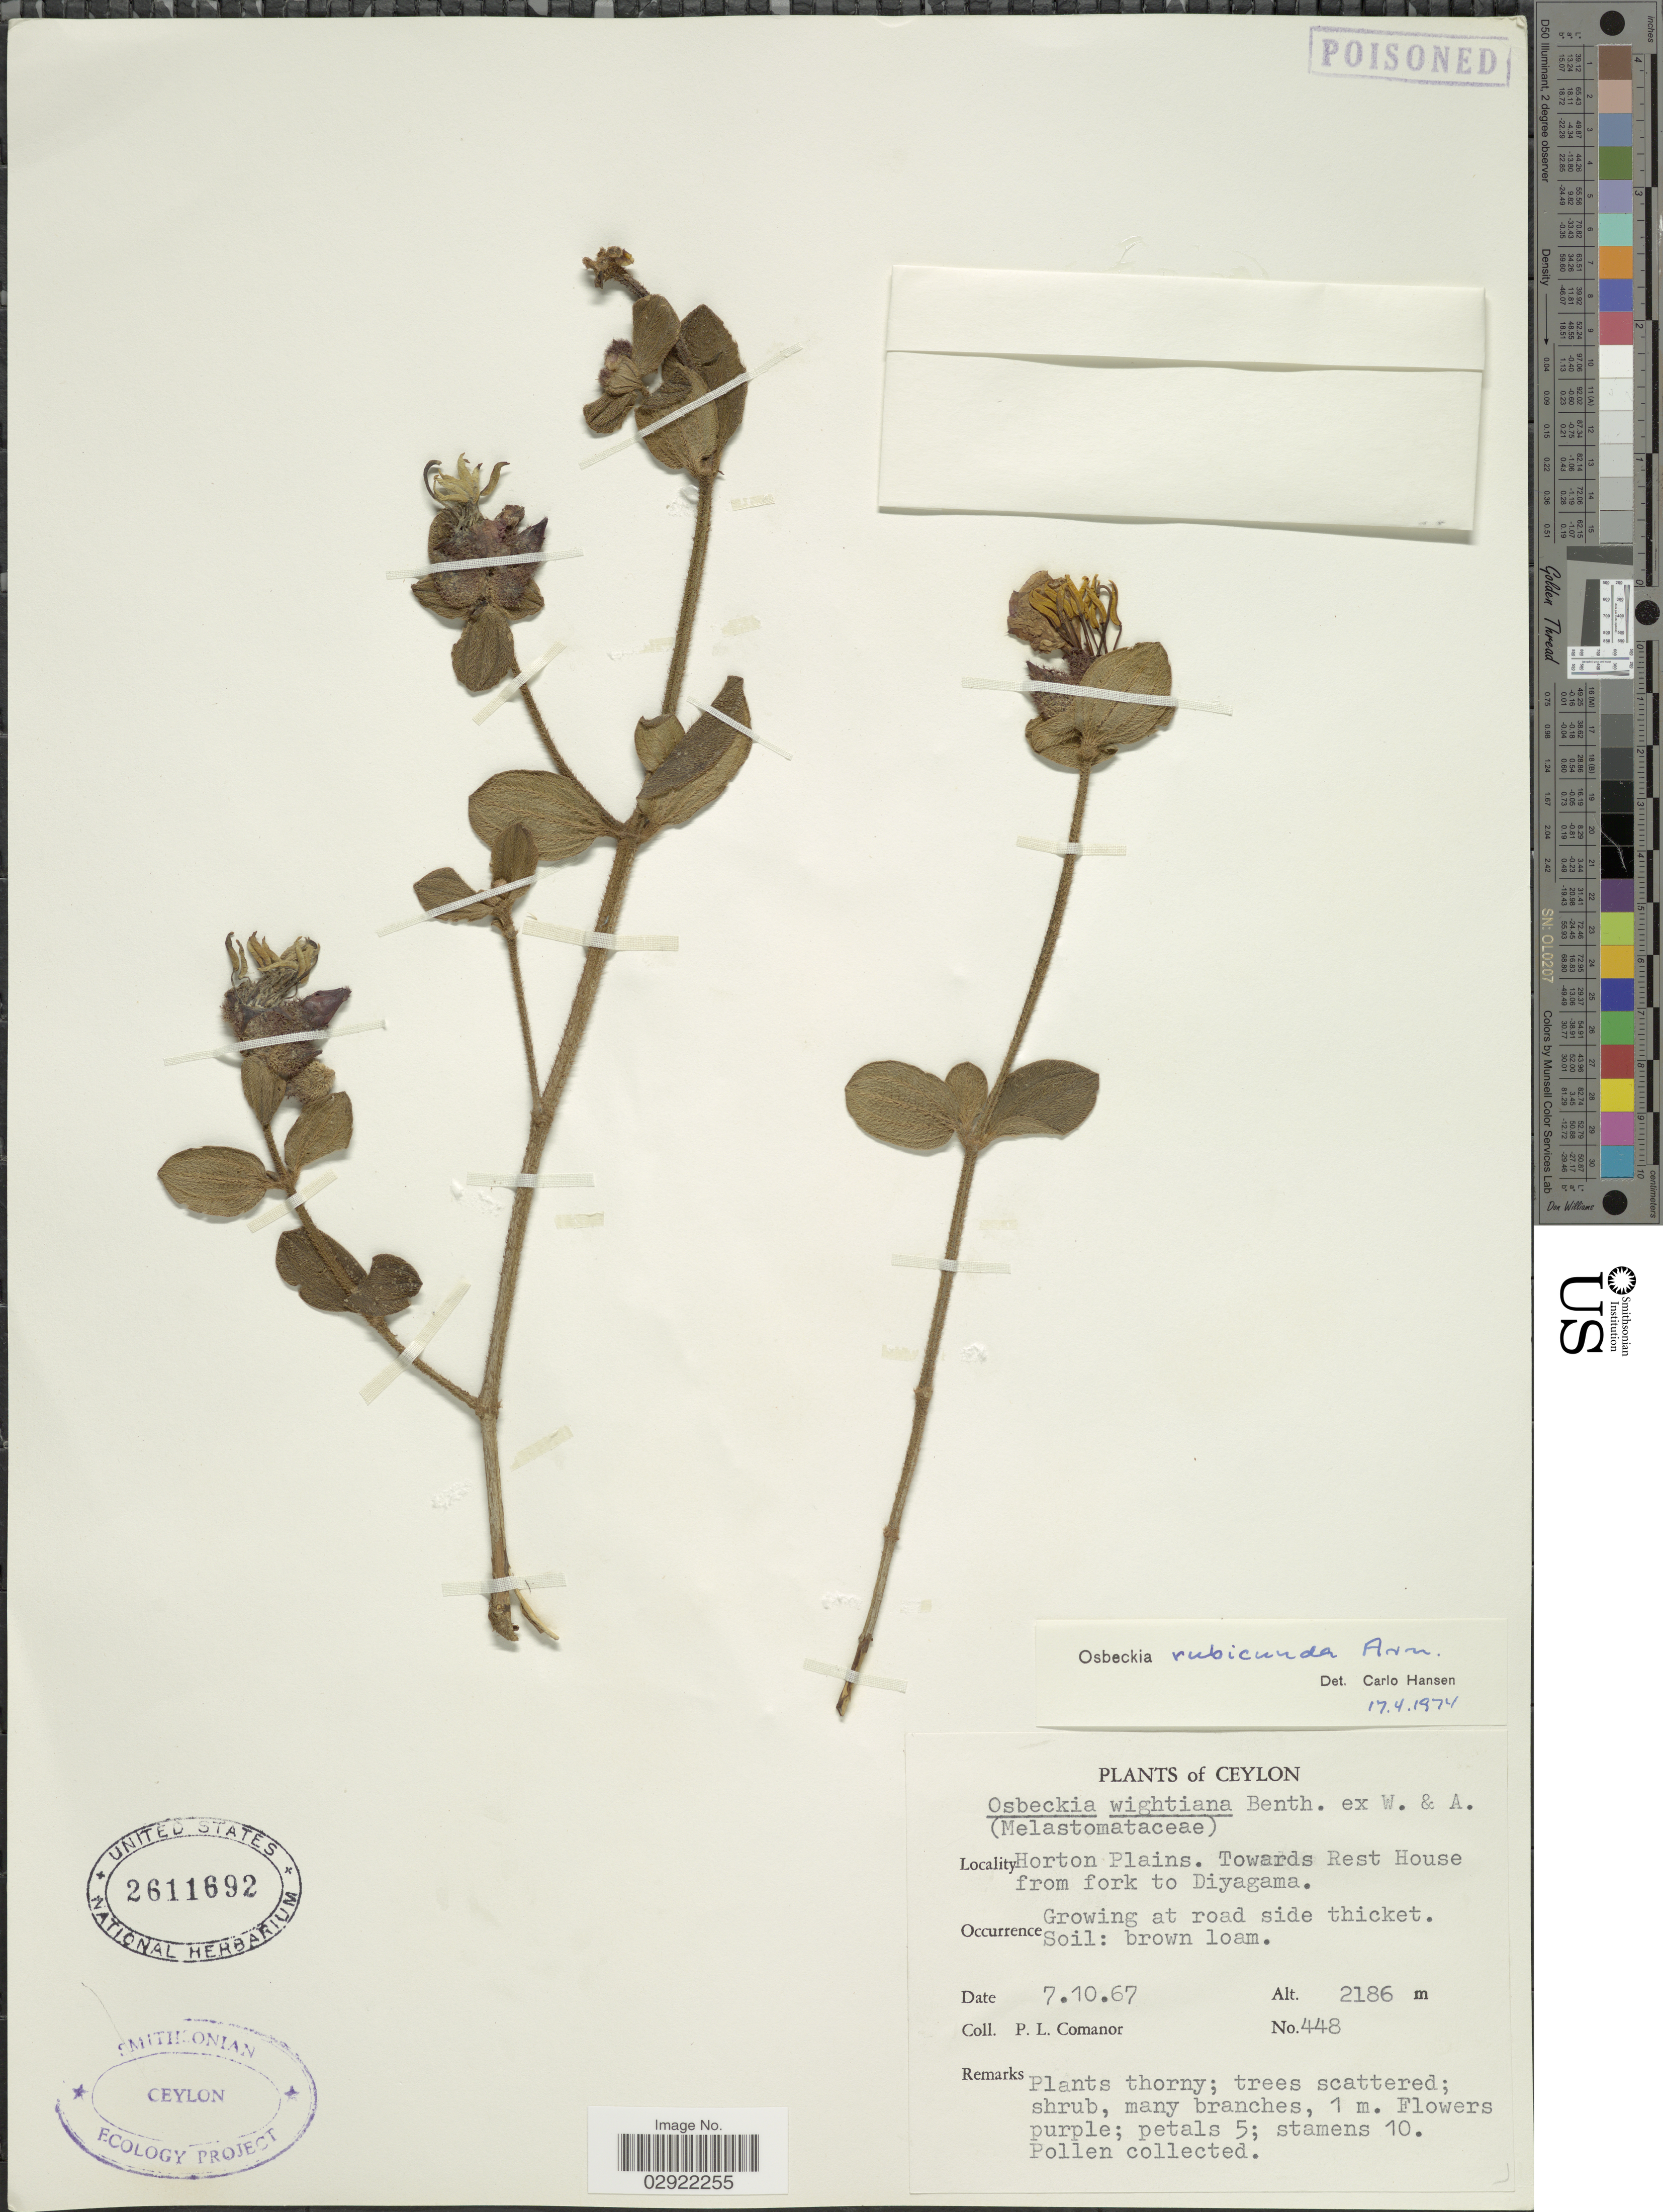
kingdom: Plantae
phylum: Tracheophyta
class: Magnoliopsida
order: Myrtales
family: Melastomataceae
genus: Osbeckia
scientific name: Osbeckia rubicunda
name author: Arn.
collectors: P. Comanor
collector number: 448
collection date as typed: Transcribed d/m/y: 7/10/67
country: Sri Lanka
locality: Ceylon. Horton Plains. Towards Rest House from fork to Diyagama.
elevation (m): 2186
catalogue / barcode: US 2611692